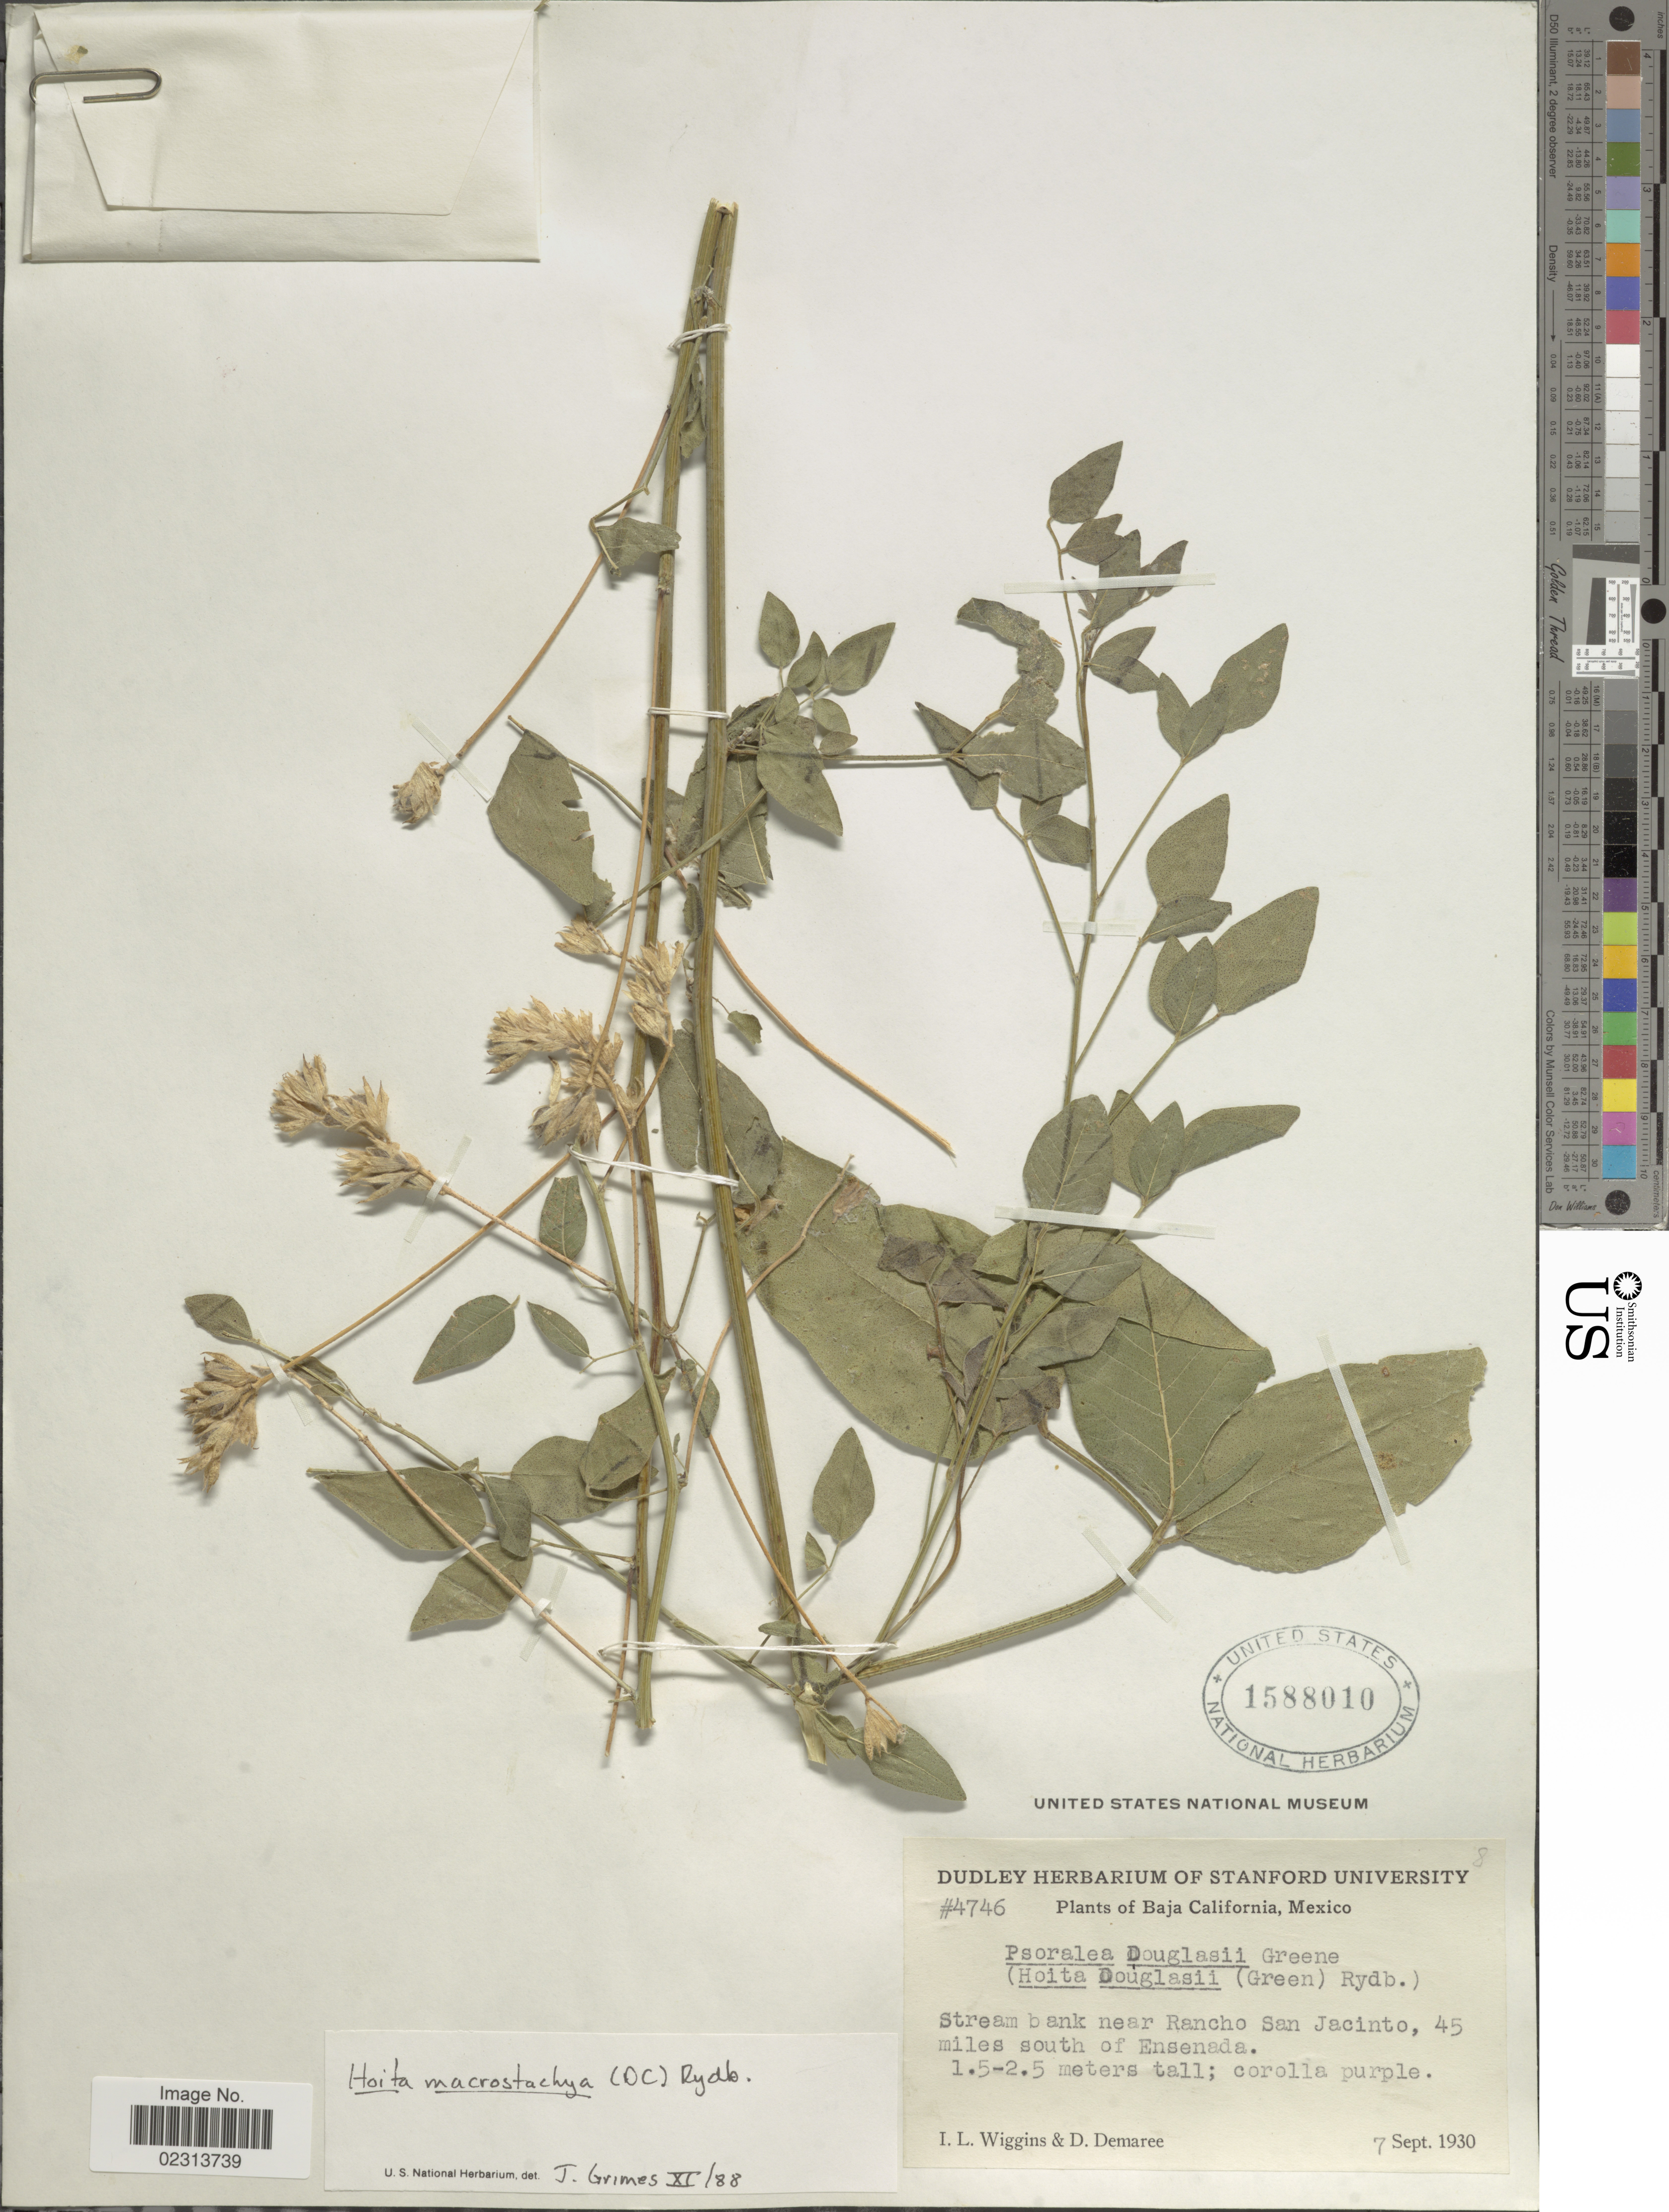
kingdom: Plantae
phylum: Tracheophyta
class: Magnoliopsida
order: Fabales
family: Fabaceae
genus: Hoita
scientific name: Hoita macrostachya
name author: (DC.) Rydb.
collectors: D. B. Wiggins & D. Demaree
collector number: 4746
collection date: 1930-09-07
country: Mexico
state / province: Baja California Norte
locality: Baja California, Mexico, Stream bank near Rancho San Jacinto, 45 miles south of Ensenada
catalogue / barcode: US 1588010